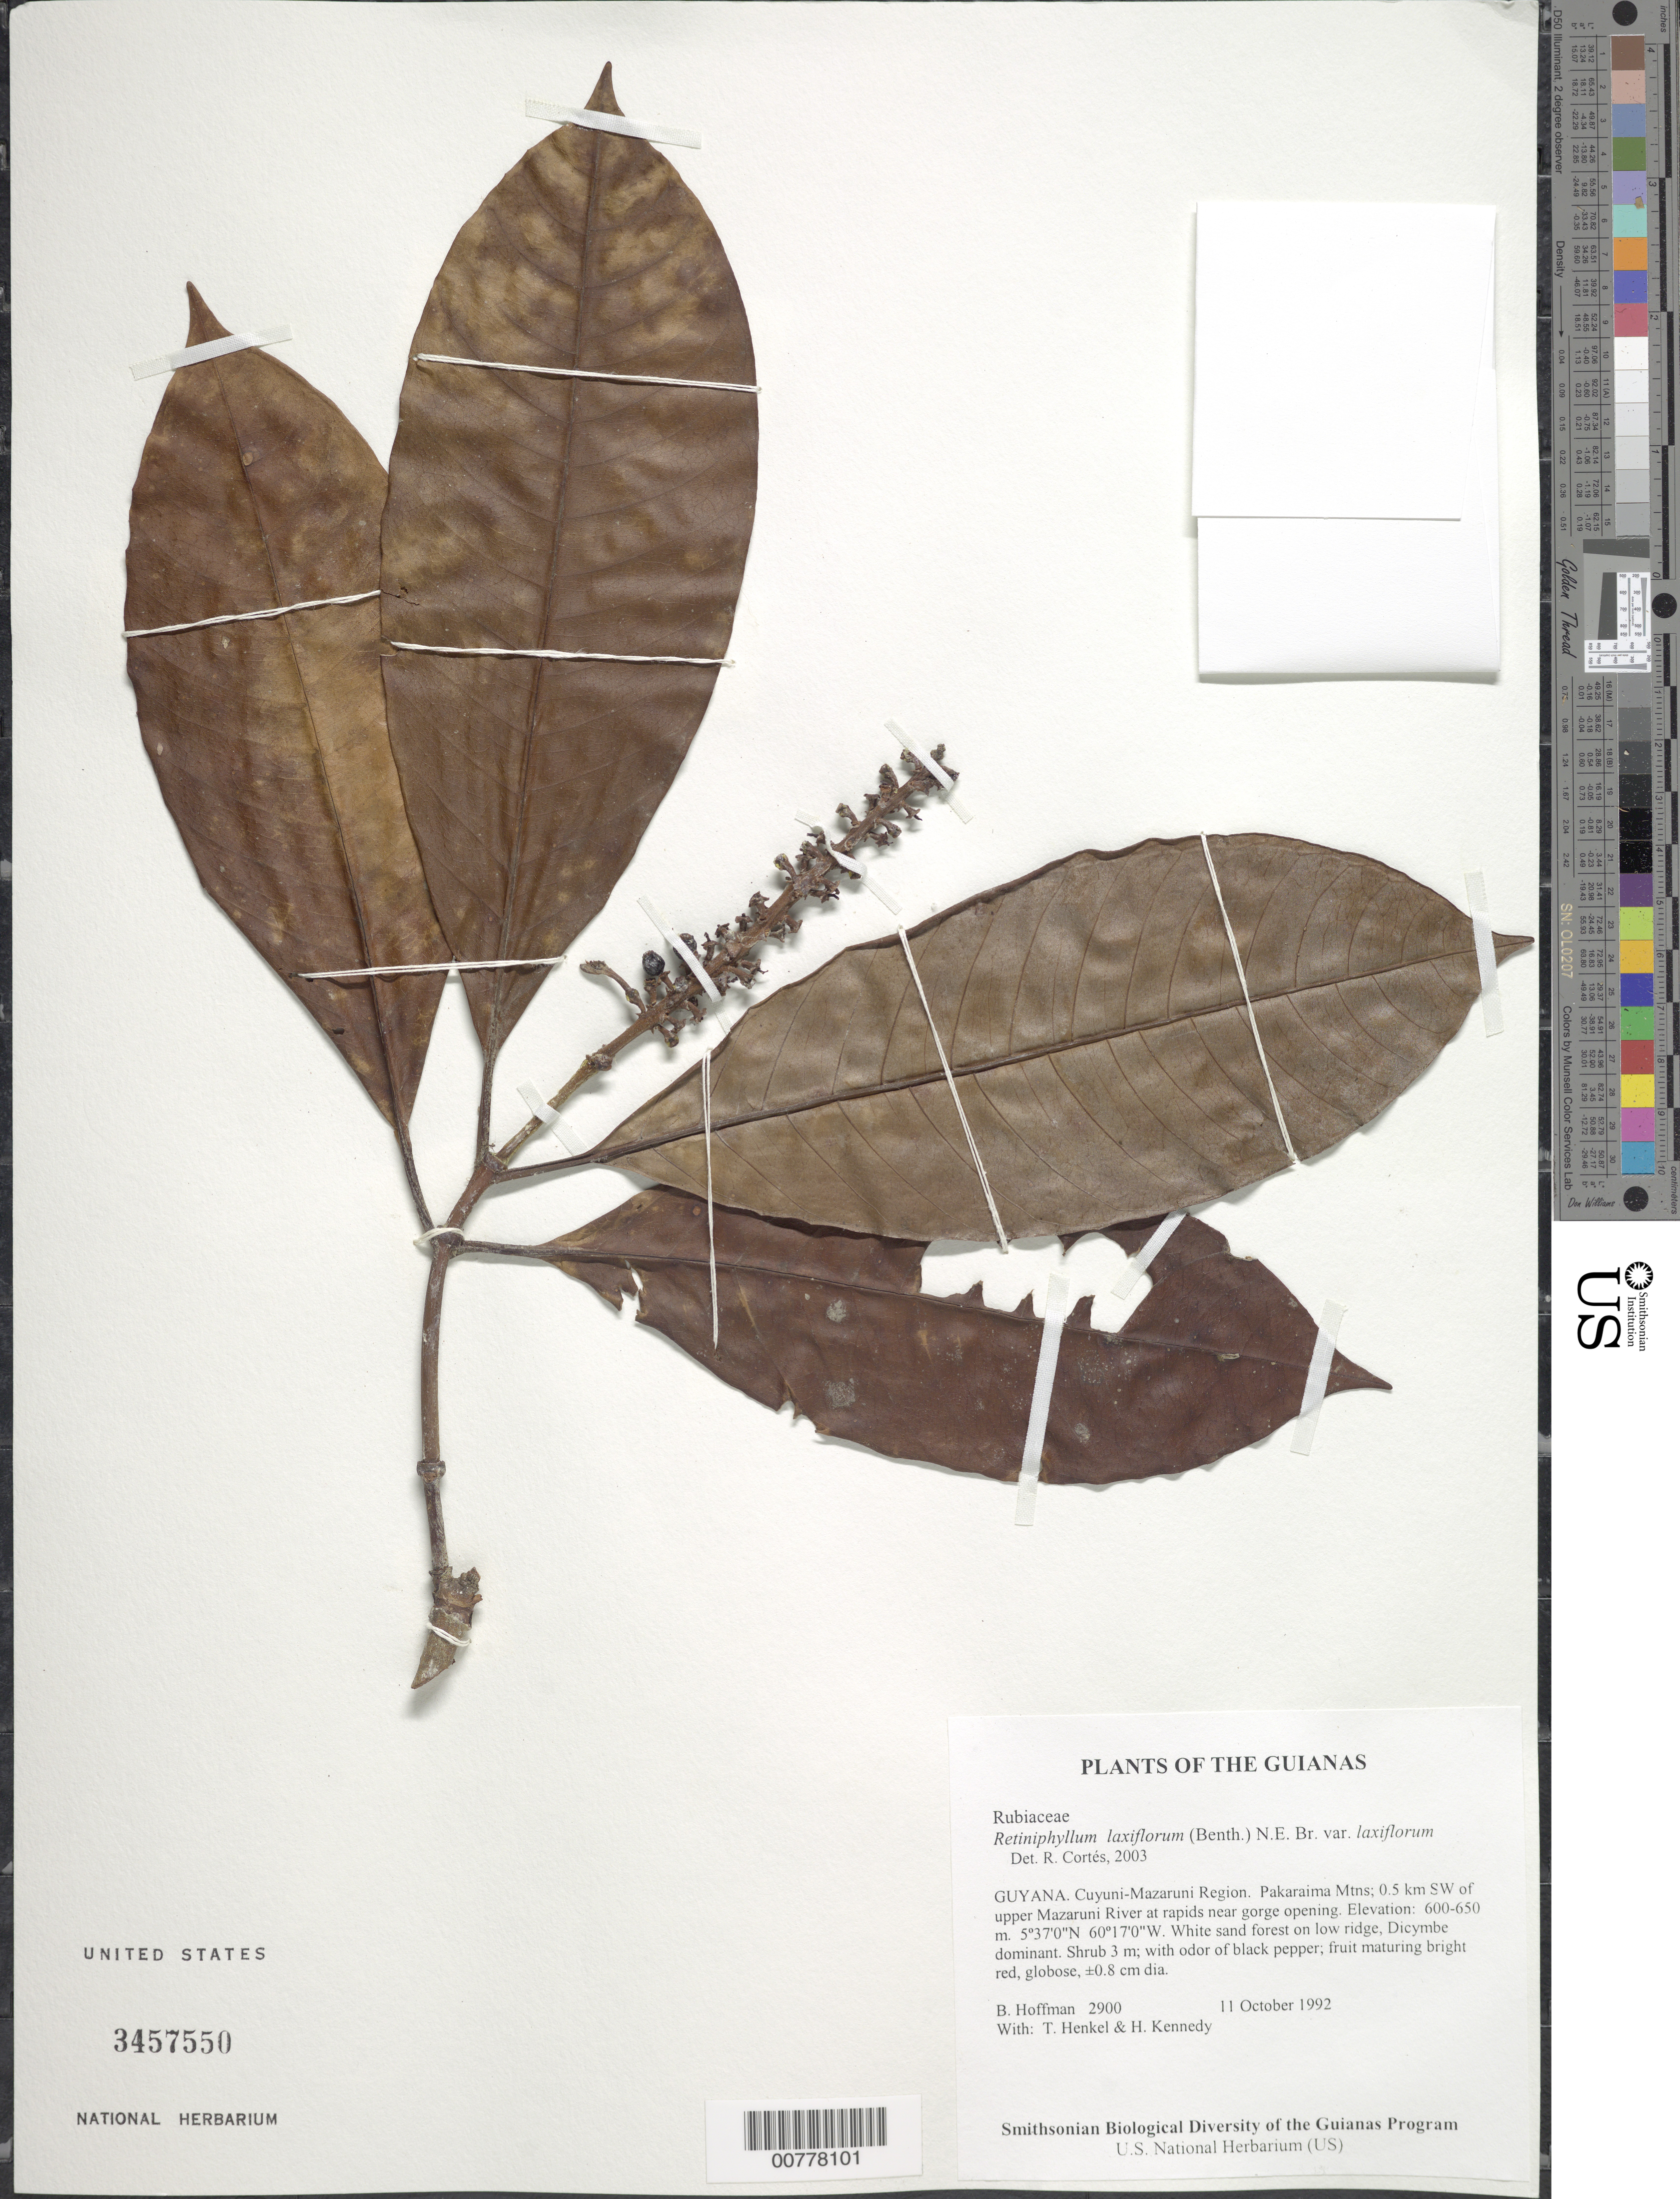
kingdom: Plantae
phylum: Tracheophyta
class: Magnoliopsida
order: Gentianales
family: Rubiaceae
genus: Retiniphyllum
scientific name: Retiniphyllum laxiflorum var. laxiflorum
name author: (Benth.) N.E. Br.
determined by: Cortes R., G.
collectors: B. Hoffman, T. Henkel & H. Kennedy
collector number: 2900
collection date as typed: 11 October 1992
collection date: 1992-10-11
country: Guyana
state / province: Cuyuni-Mazaruni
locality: Pakaraima Mountains; Imbaimadai, 0.5 km SW of upper Mazaruni River at rapids near gorge opening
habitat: White sand forest on low ridge, Dicymbe dominant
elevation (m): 600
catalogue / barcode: US 3457550